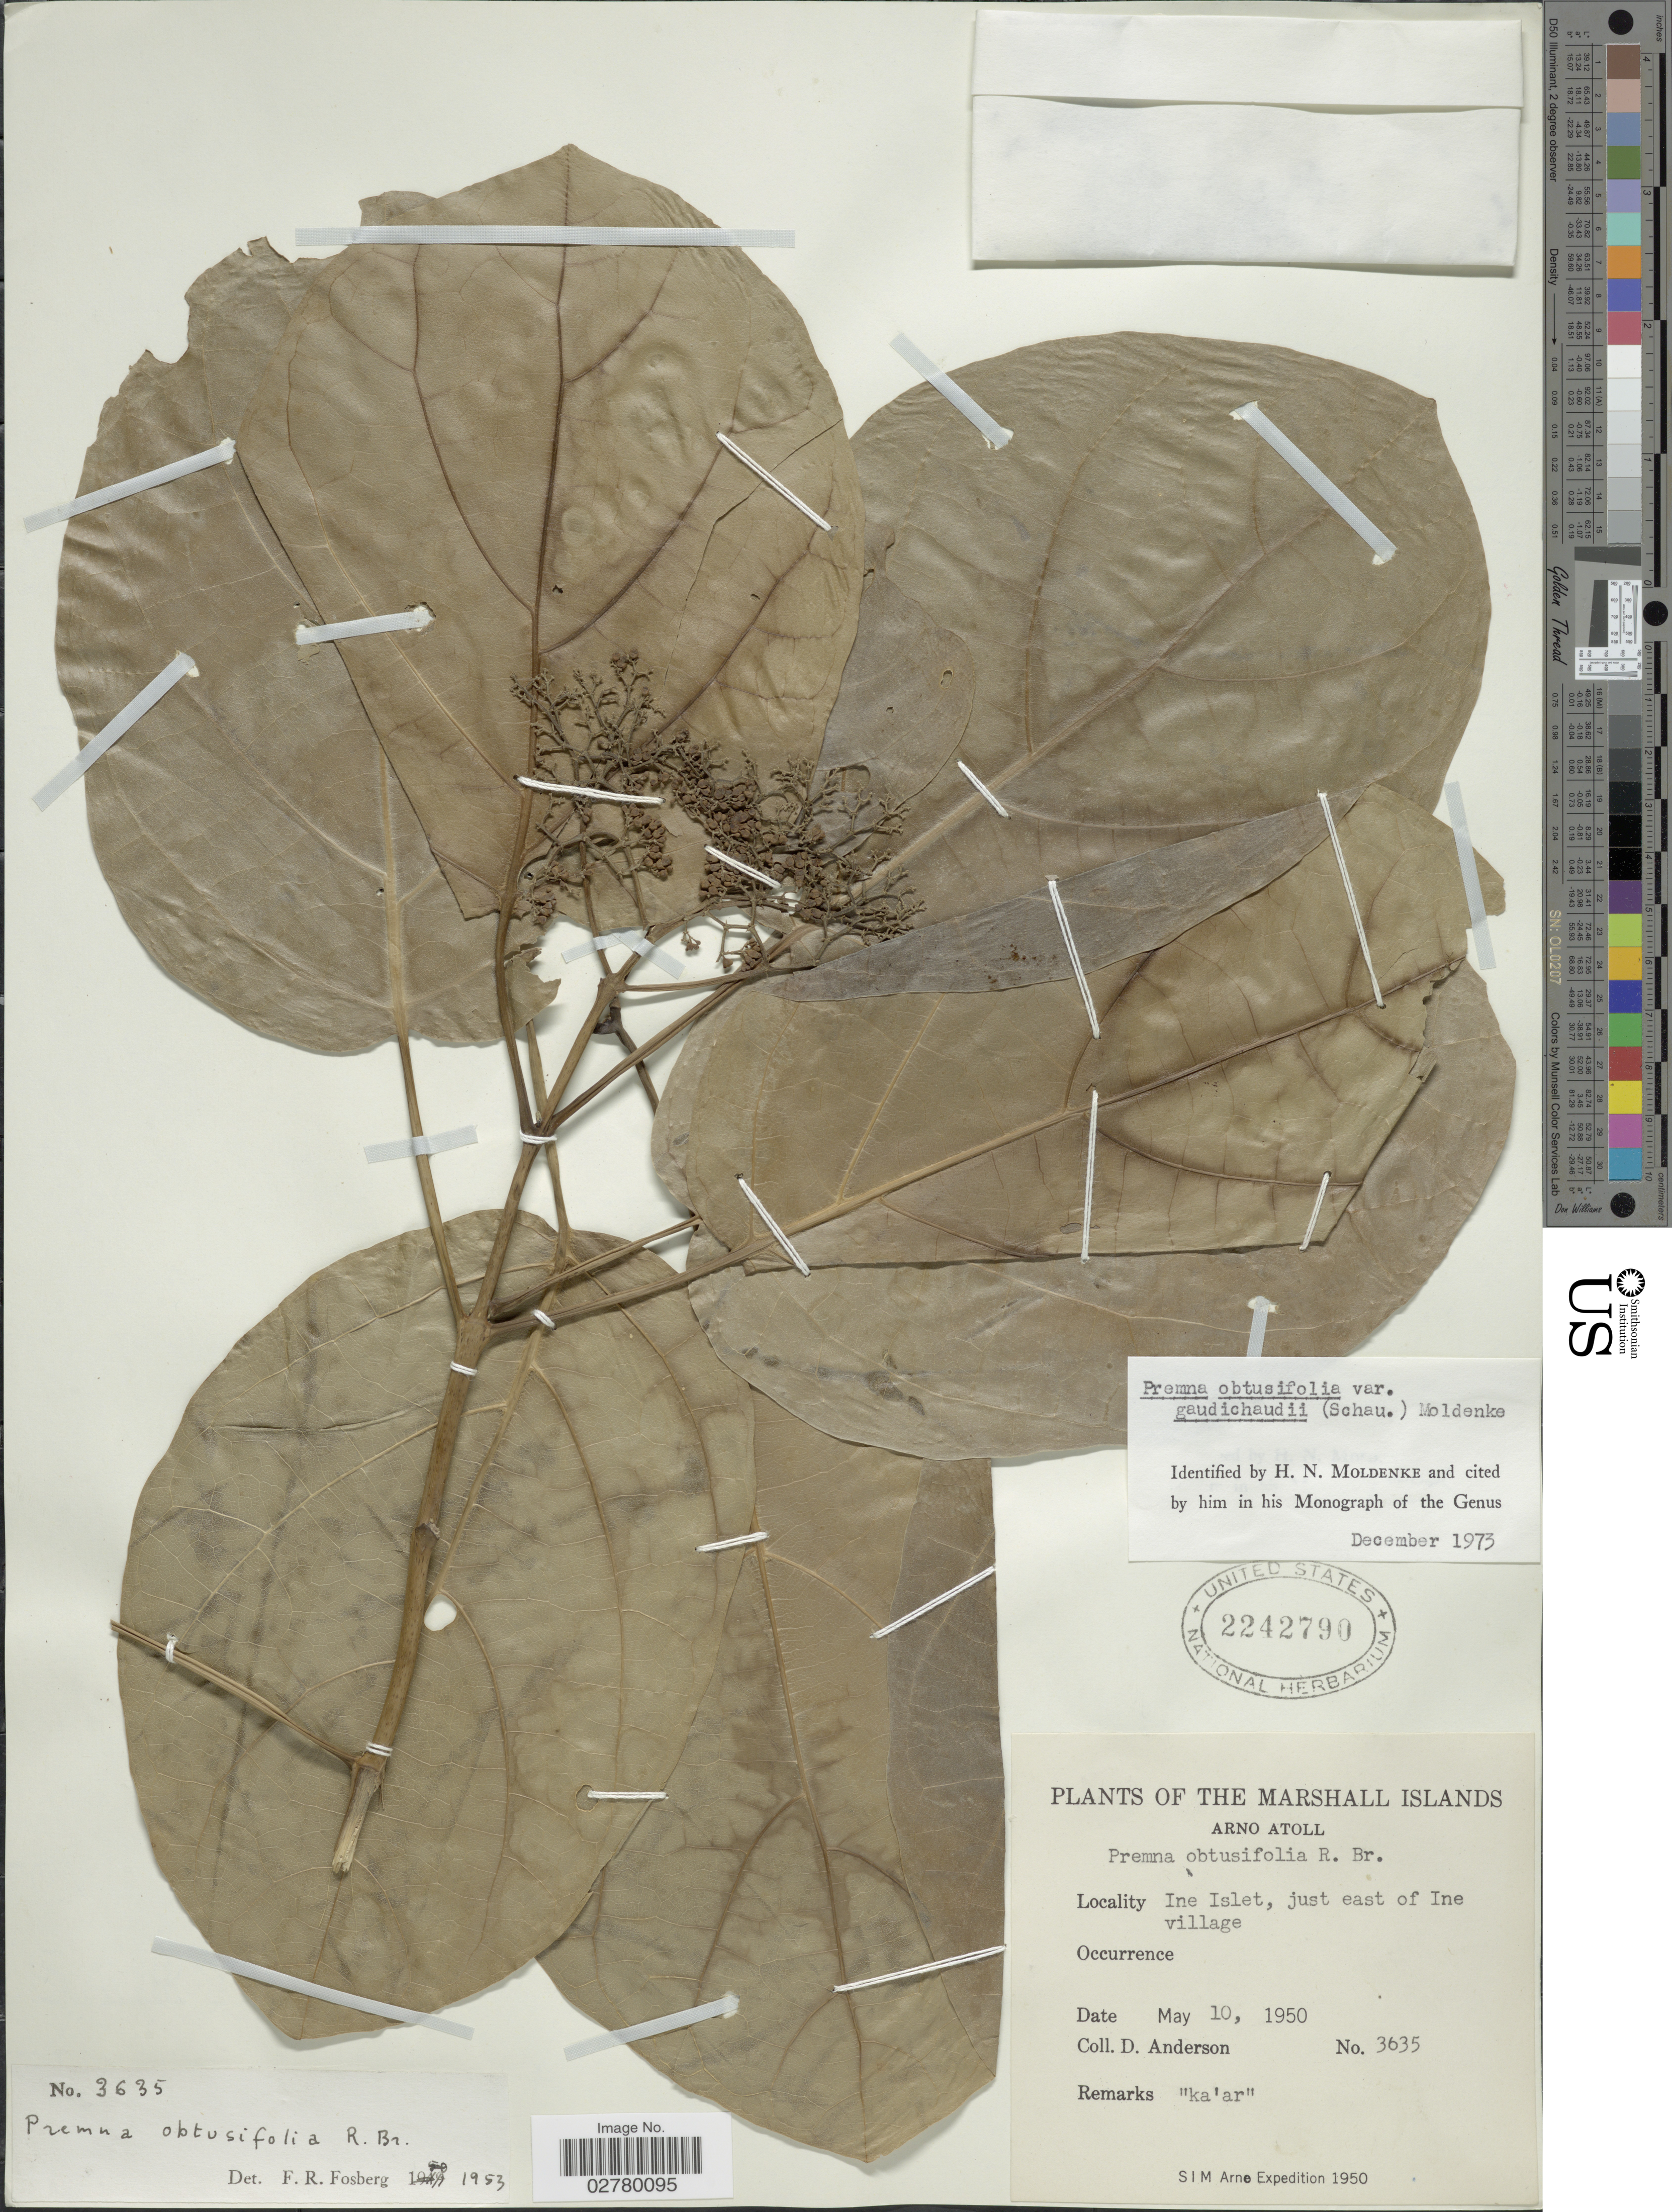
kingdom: Plantae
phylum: Tracheophyta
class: Magnoliopsida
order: Lamiales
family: Lamiaceae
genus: Premna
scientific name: Premna obtusifolia var. gaudichaudii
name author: (Schauer) Moldenke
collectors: D. Anderson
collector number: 3635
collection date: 1950-05-10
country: Marshall Islands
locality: Arno Atoll. Ine Islet, just east of Ine village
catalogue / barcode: US 2242790